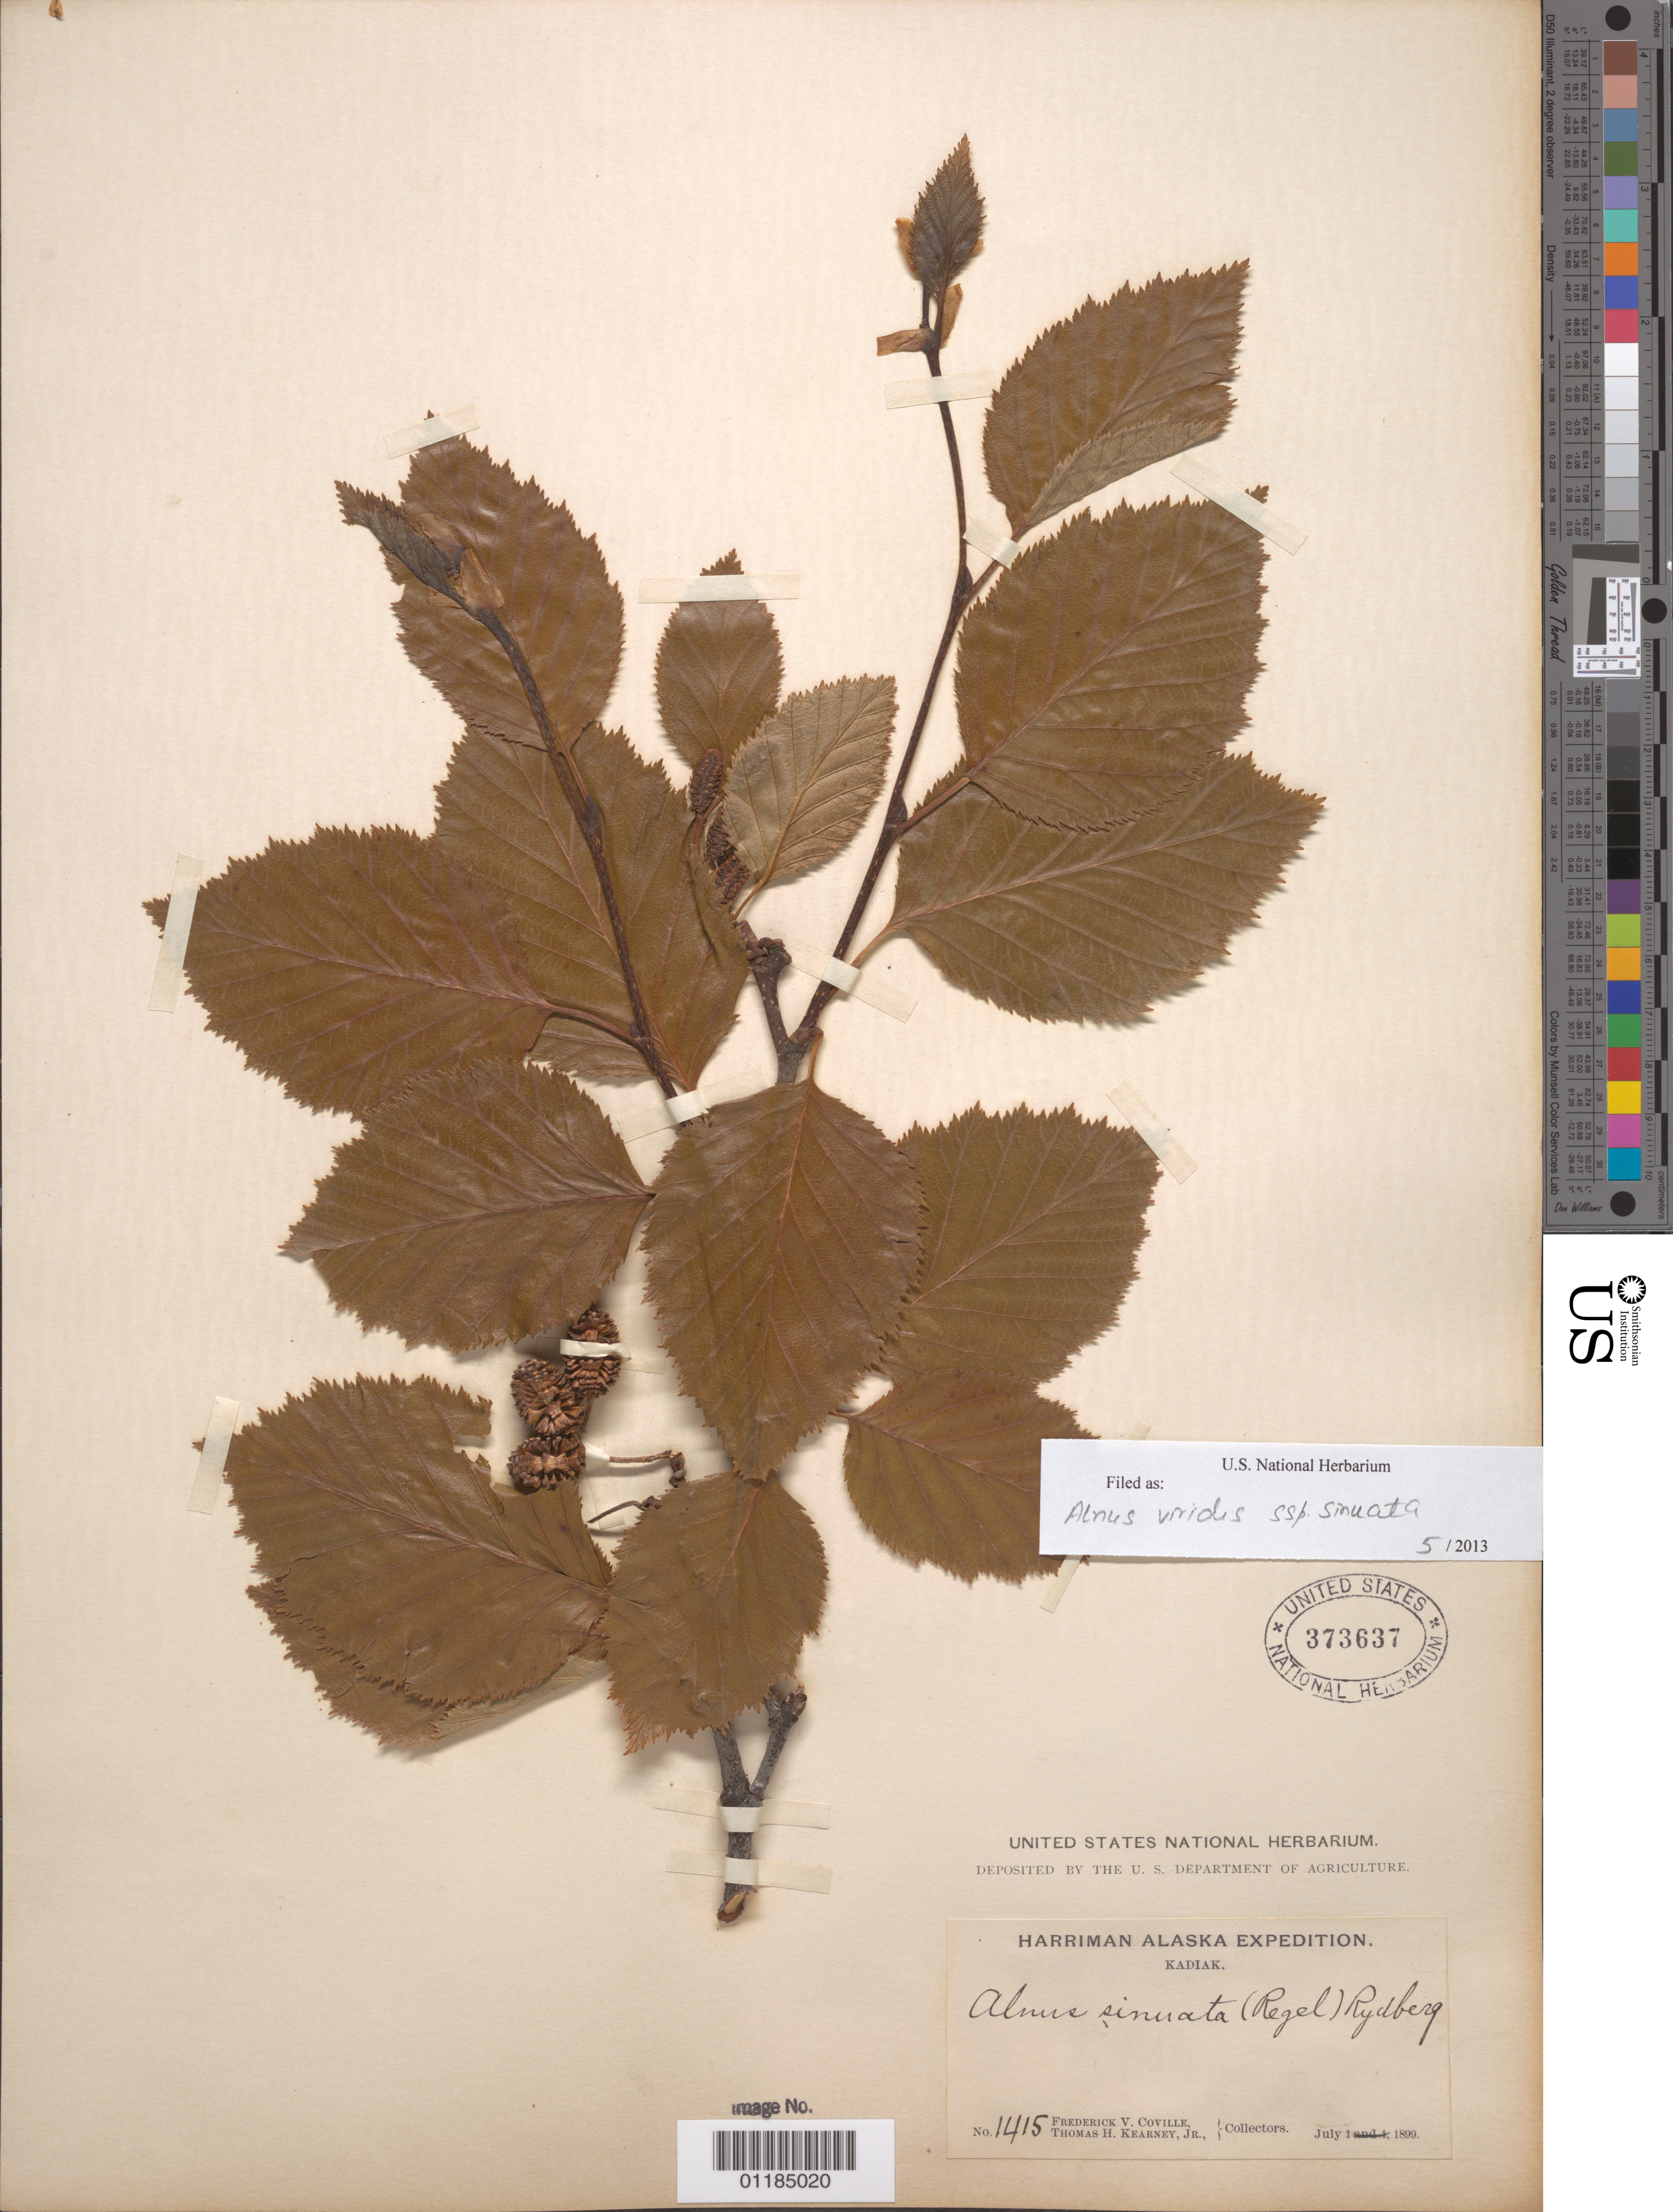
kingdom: Plantae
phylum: Tracheophyta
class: Magnoliopsida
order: Fagales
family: Betulaceae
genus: Alnus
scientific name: Alnus viridis subsp. sinuata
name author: Regel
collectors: F. V. Coville & T. H. Kearney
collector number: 1415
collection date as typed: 01 Jul 1899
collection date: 1899-07-01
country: United States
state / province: Alaska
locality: Kadiak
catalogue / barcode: US 373637